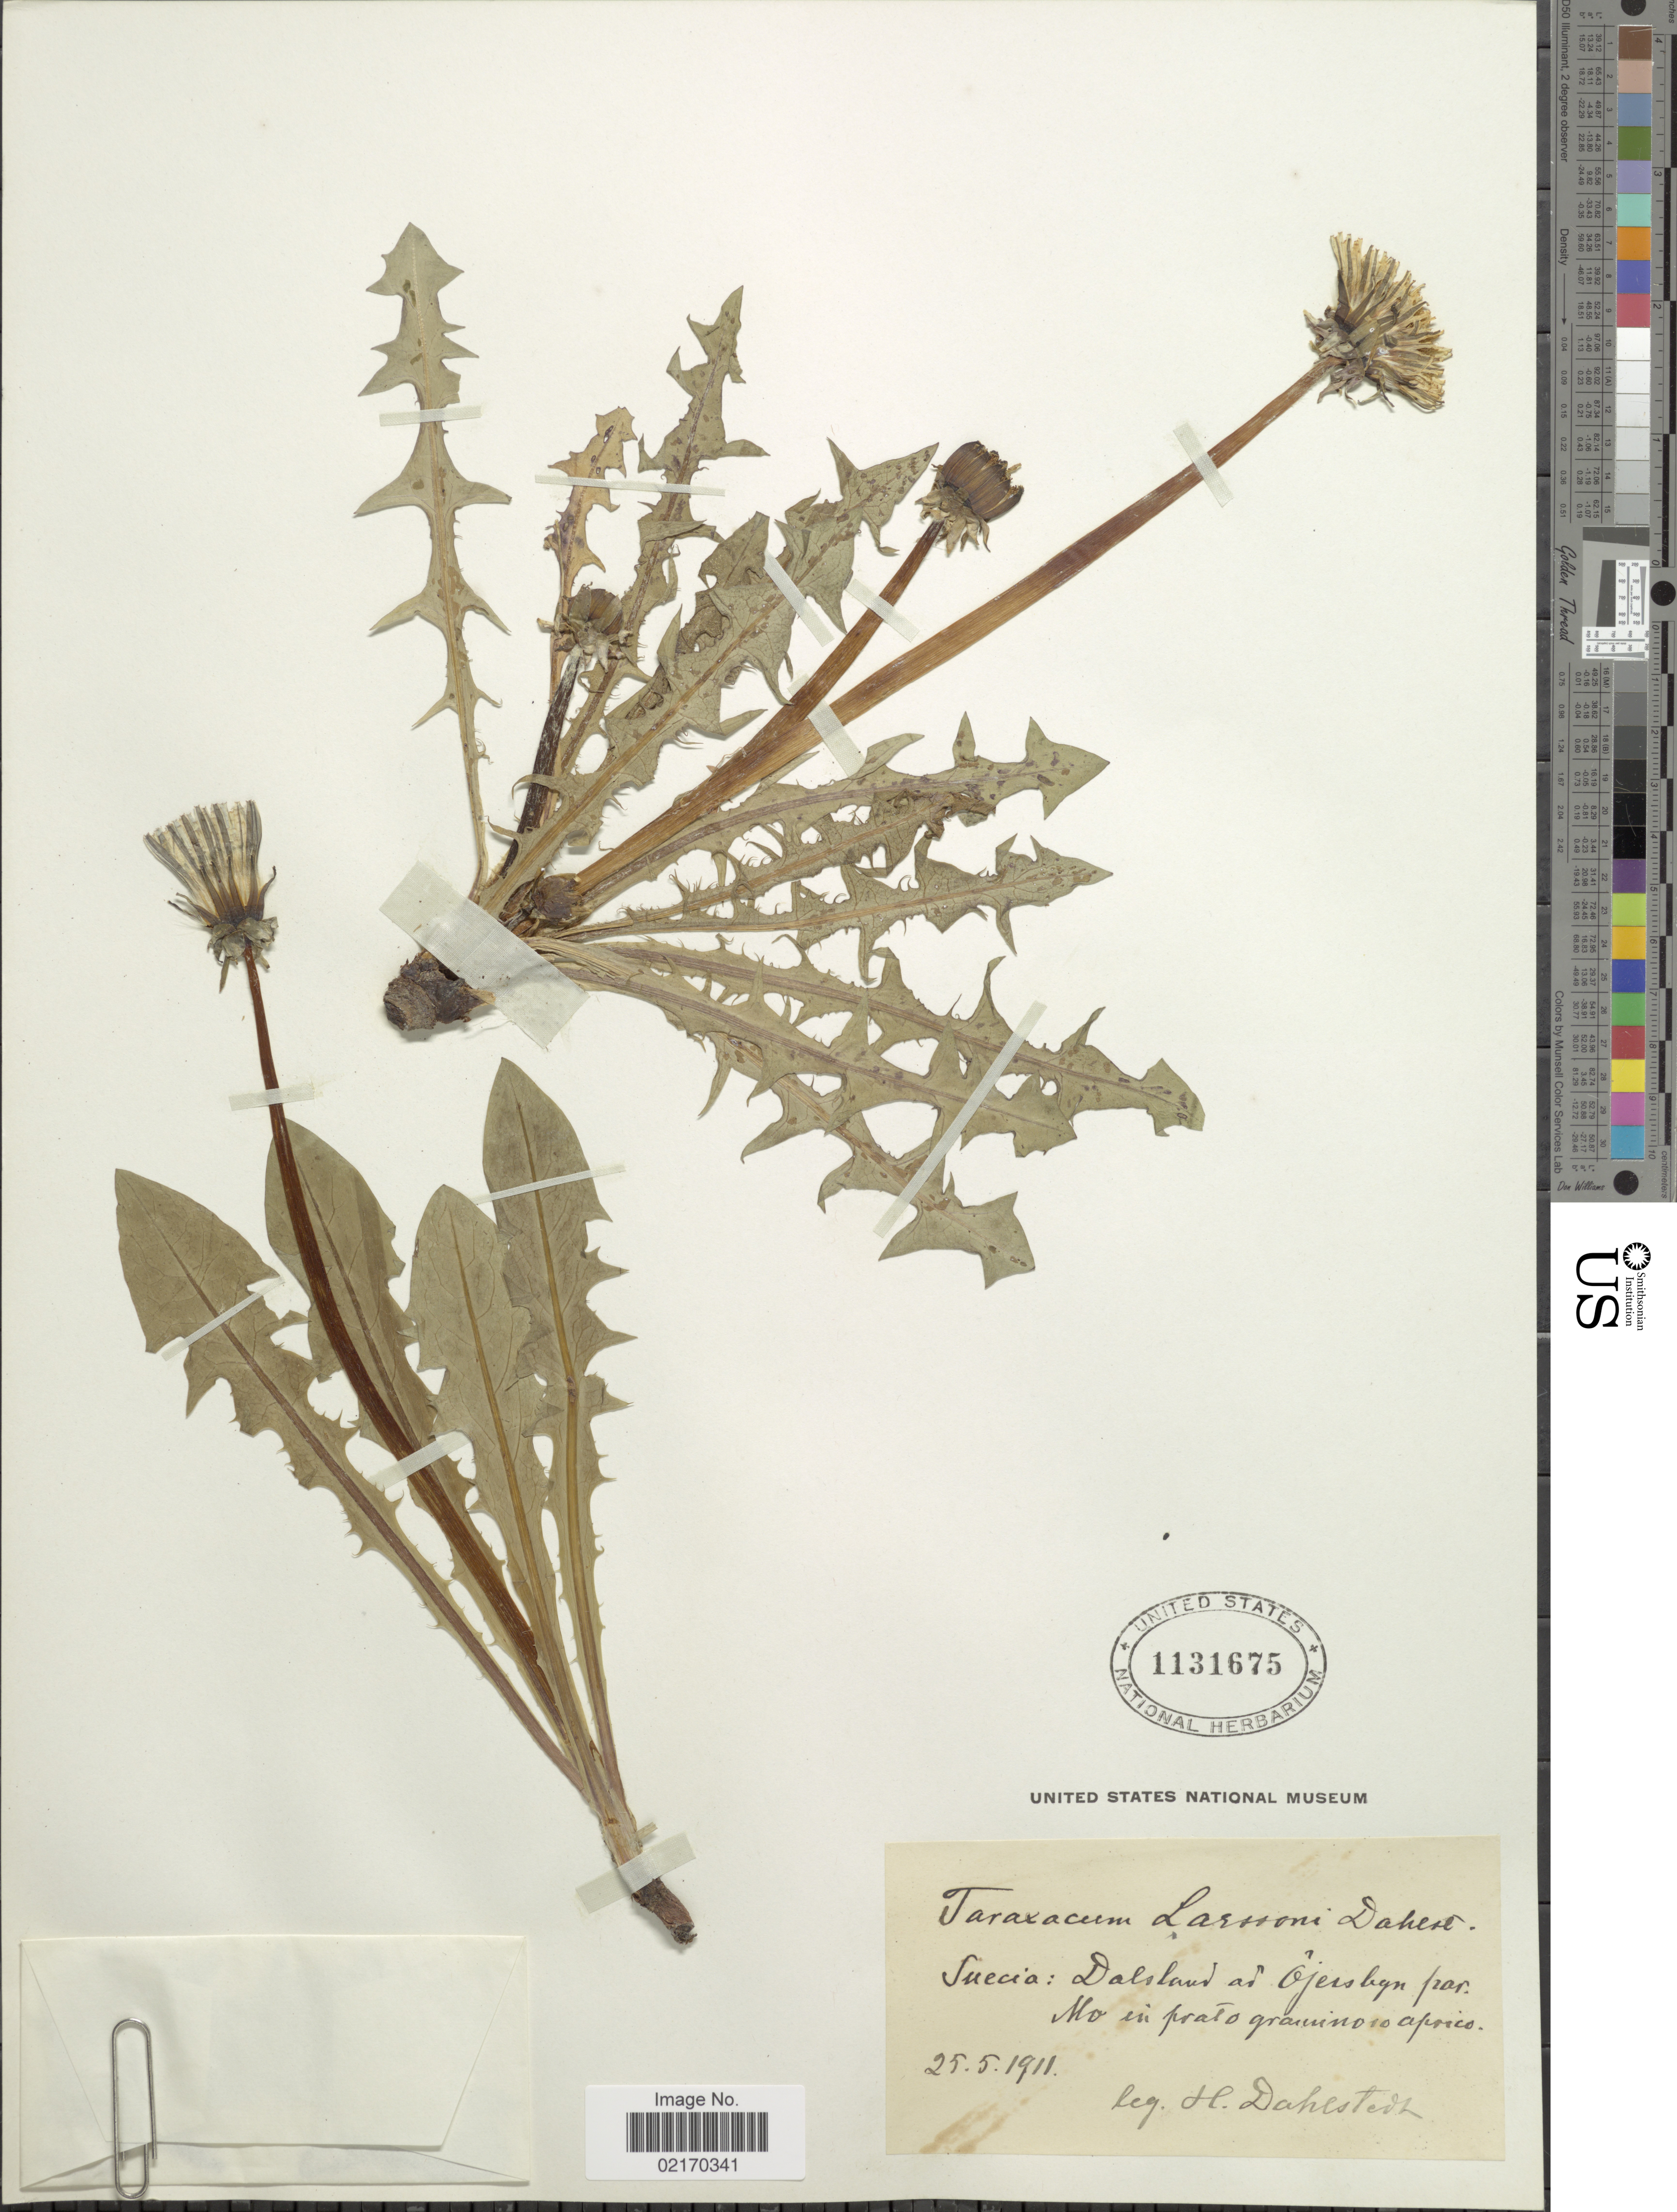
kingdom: Plantae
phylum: Tracheophyta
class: Magnoliopsida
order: Asterales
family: Asteraceae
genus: Taraxacum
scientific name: Taraxacum larssonii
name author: Dahlst.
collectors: H. G. Dahlstedt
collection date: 1911-05-25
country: Sweden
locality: Suecica, Dalsland ad Öjersbyn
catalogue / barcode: US 1131675